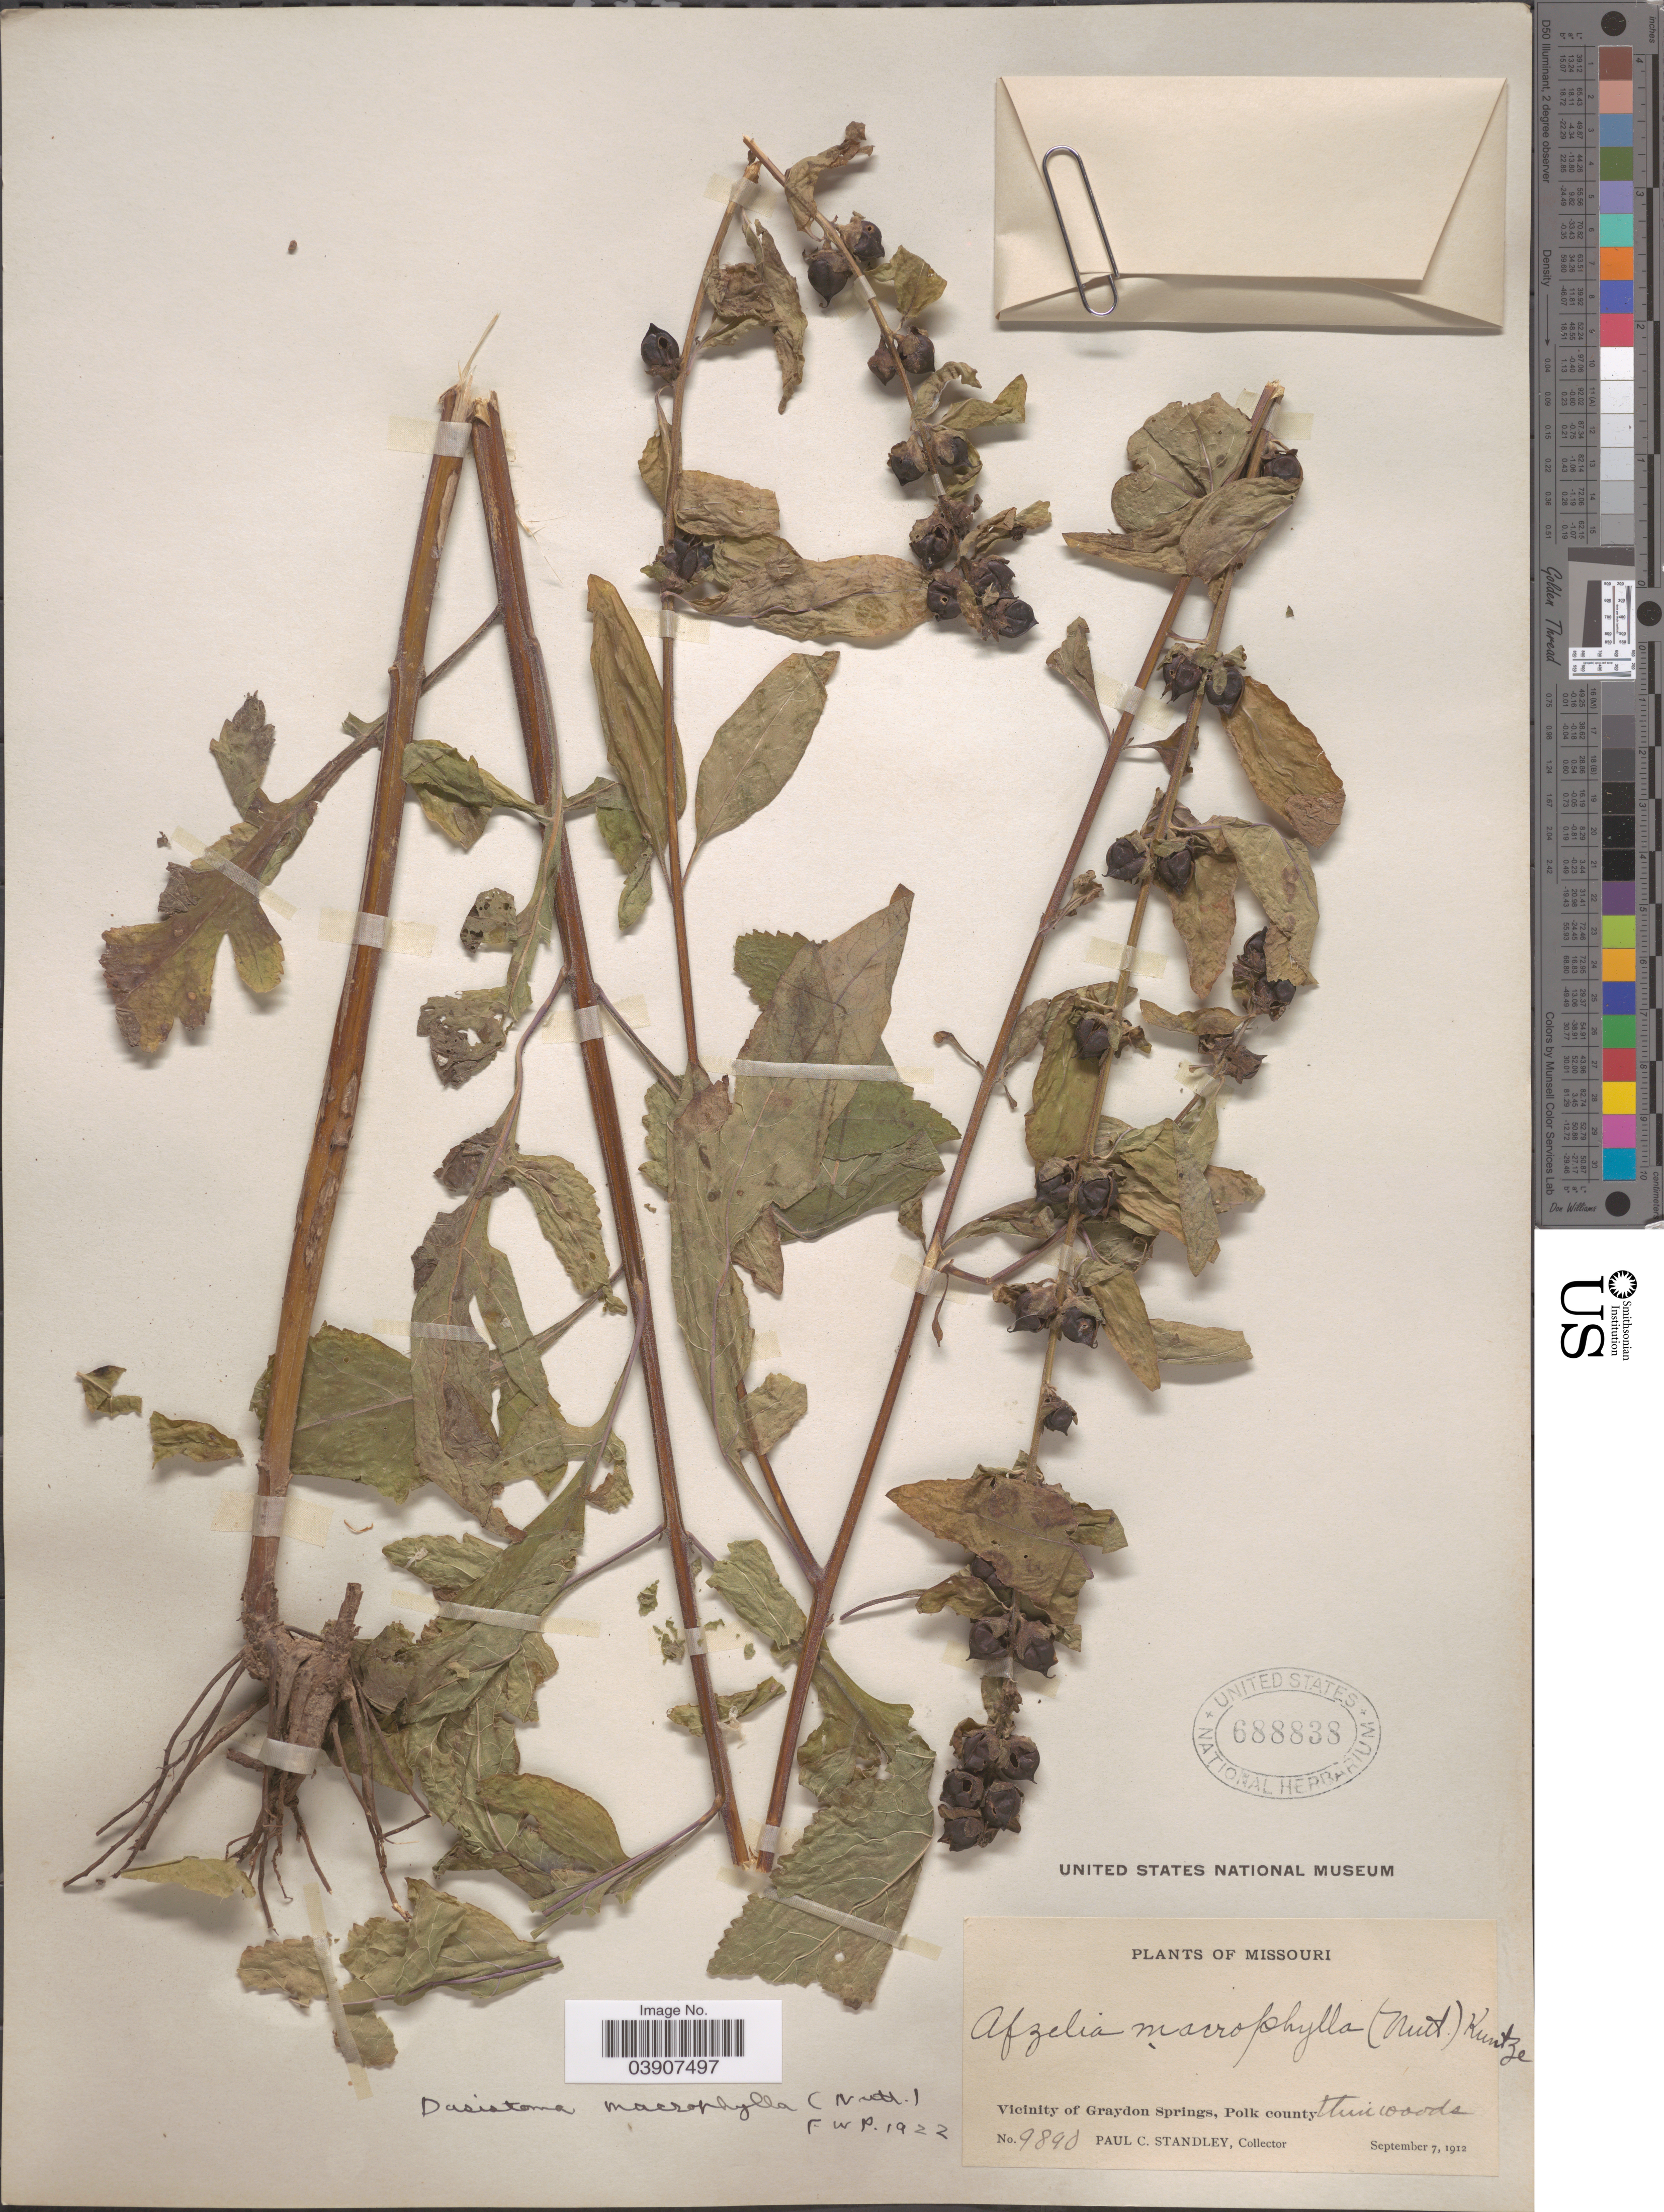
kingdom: Plantae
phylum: Tracheophyta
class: Magnoliopsida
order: Lamiales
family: Orobanchaceae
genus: Dasistoma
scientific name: Dasistoma macrophylla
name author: (Nutt.) Raf.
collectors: P. C. Standley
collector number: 9890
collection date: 1912-09-07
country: United States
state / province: Missouri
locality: Vicinity of Graydon Springs, Polk county.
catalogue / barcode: US 688838